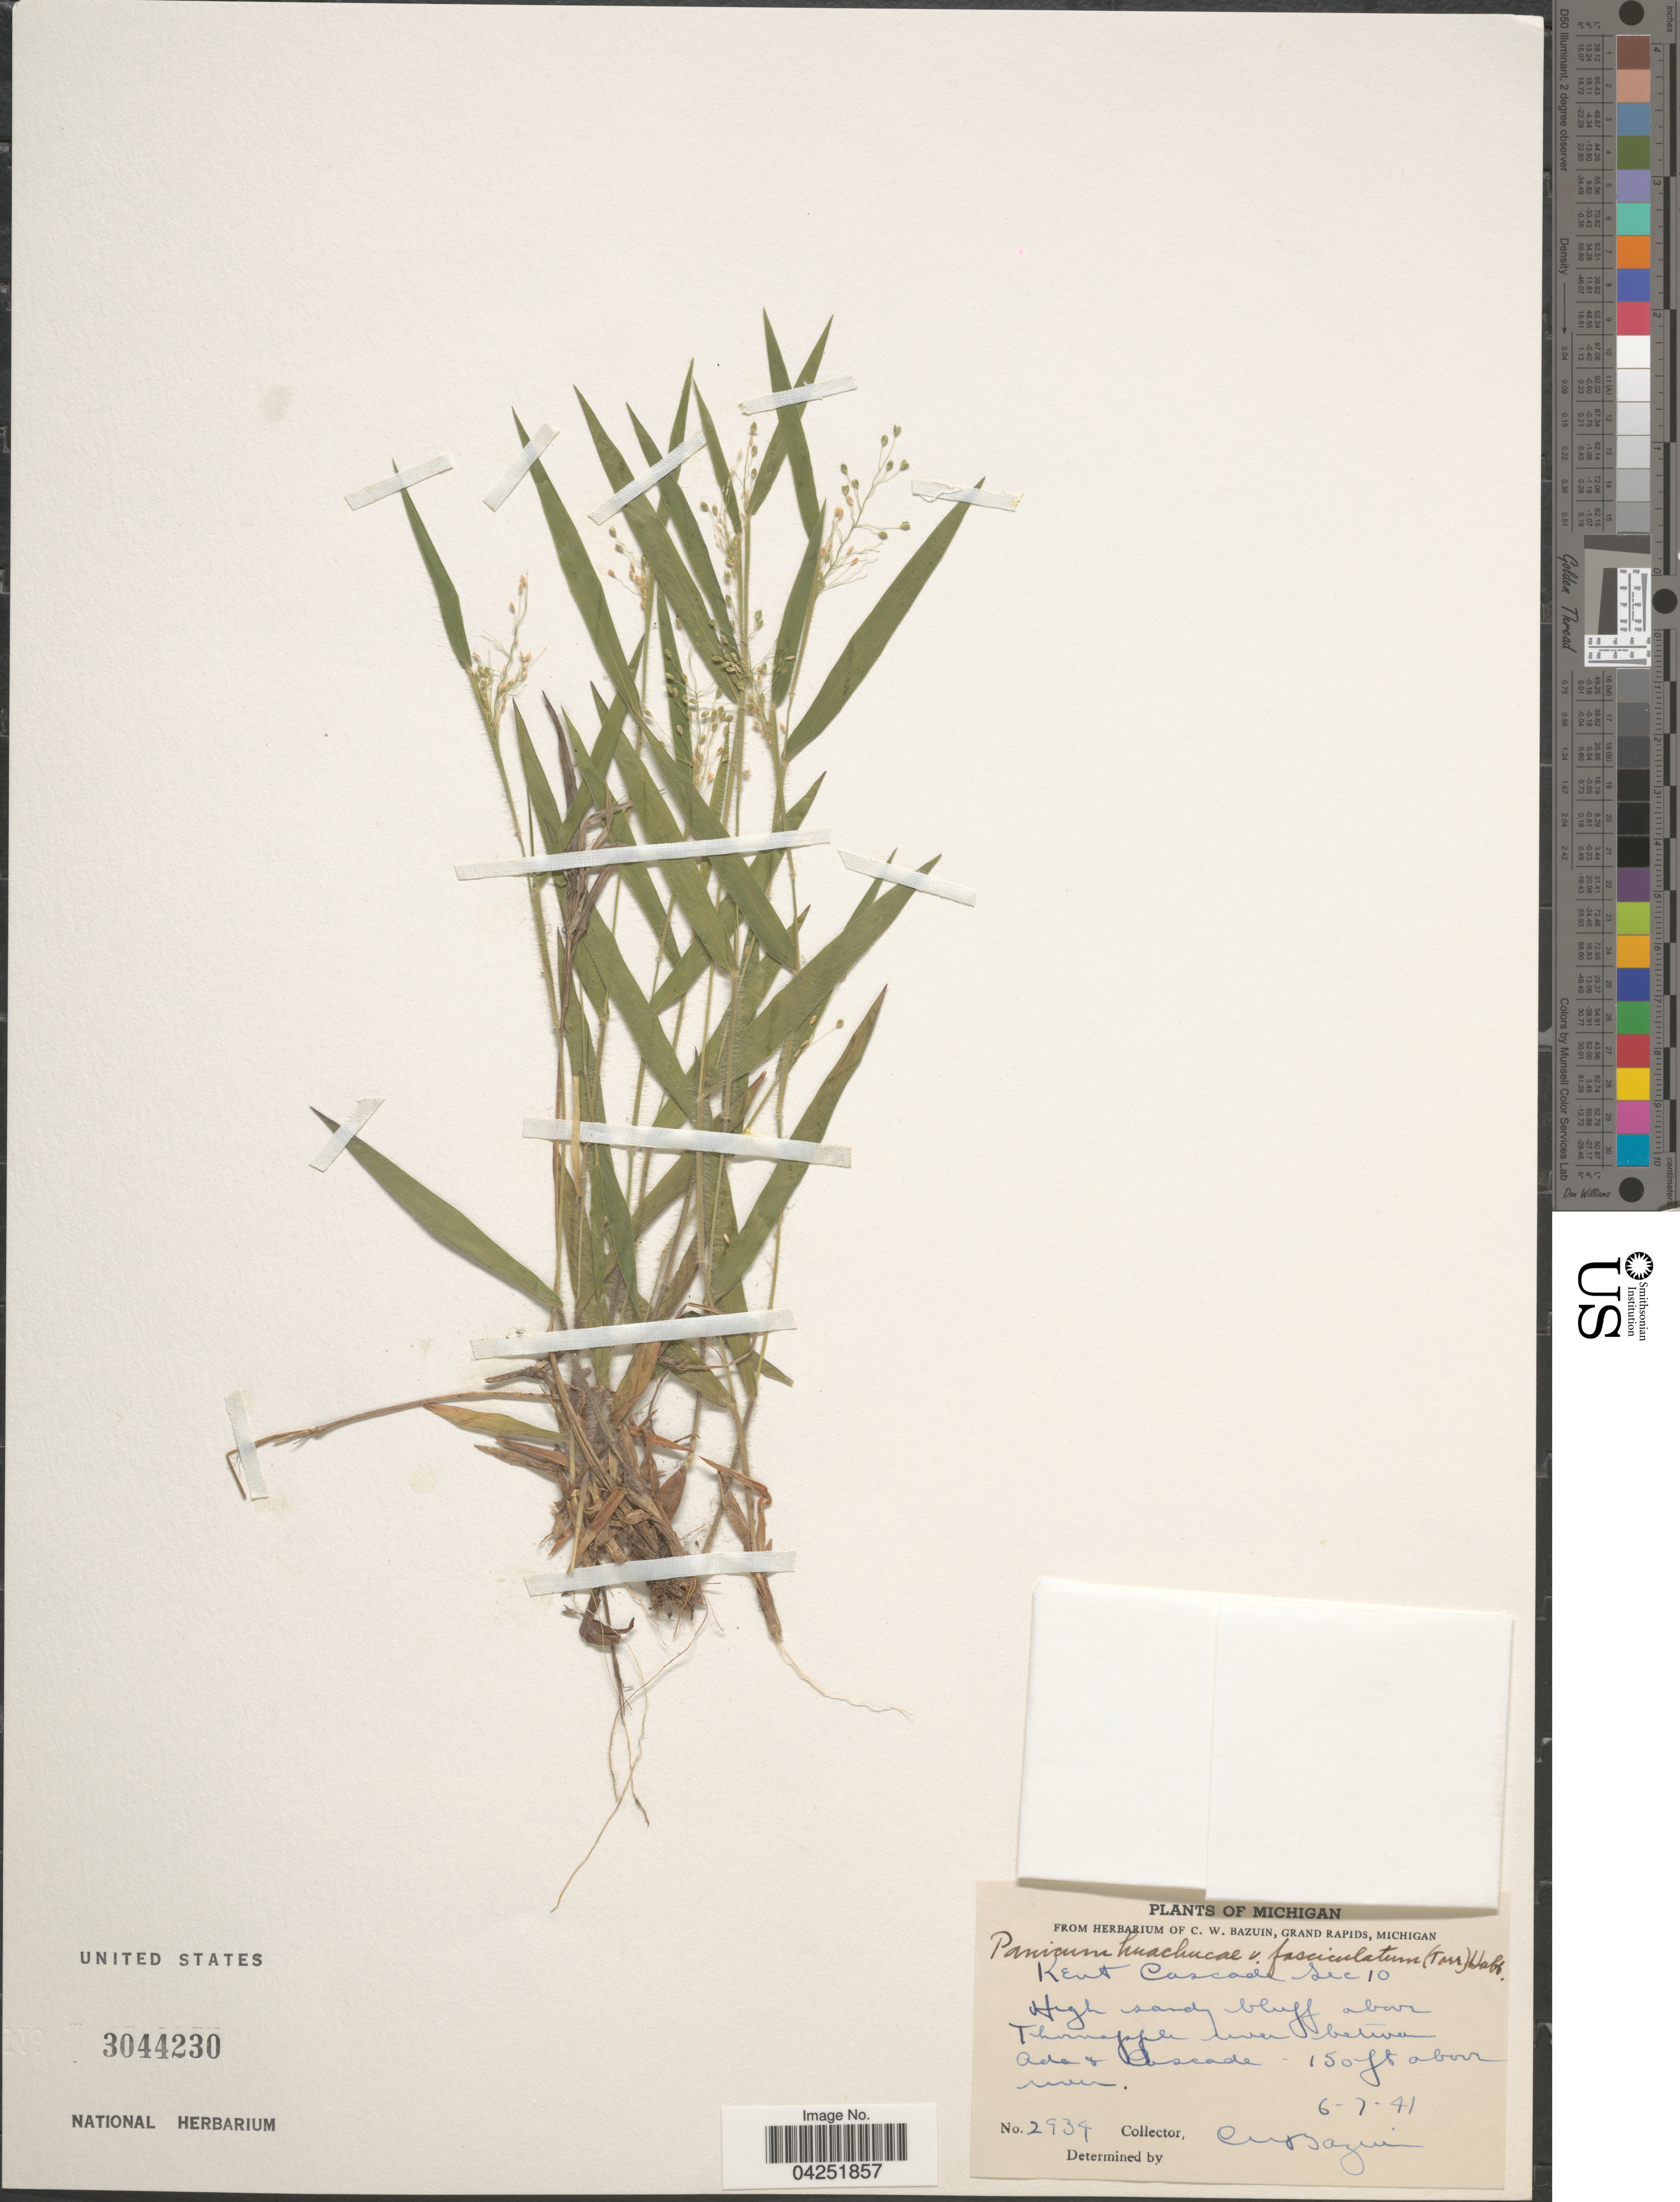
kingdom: Plantae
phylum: Tracheophyta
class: Liliopsida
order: Poales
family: Poaceae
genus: Dichanthelium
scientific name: Dichanthelium acuminatum var. fasciculatum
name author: (Torr.) Freckmann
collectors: C. Bazuin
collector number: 2934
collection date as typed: Transcribed d/m/y: 7/6/41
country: United States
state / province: Michigan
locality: Kent Cascade Sec 10. High sandy bluff above Thornapple river between Ada & Cascade.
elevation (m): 46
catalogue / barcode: US 3044230